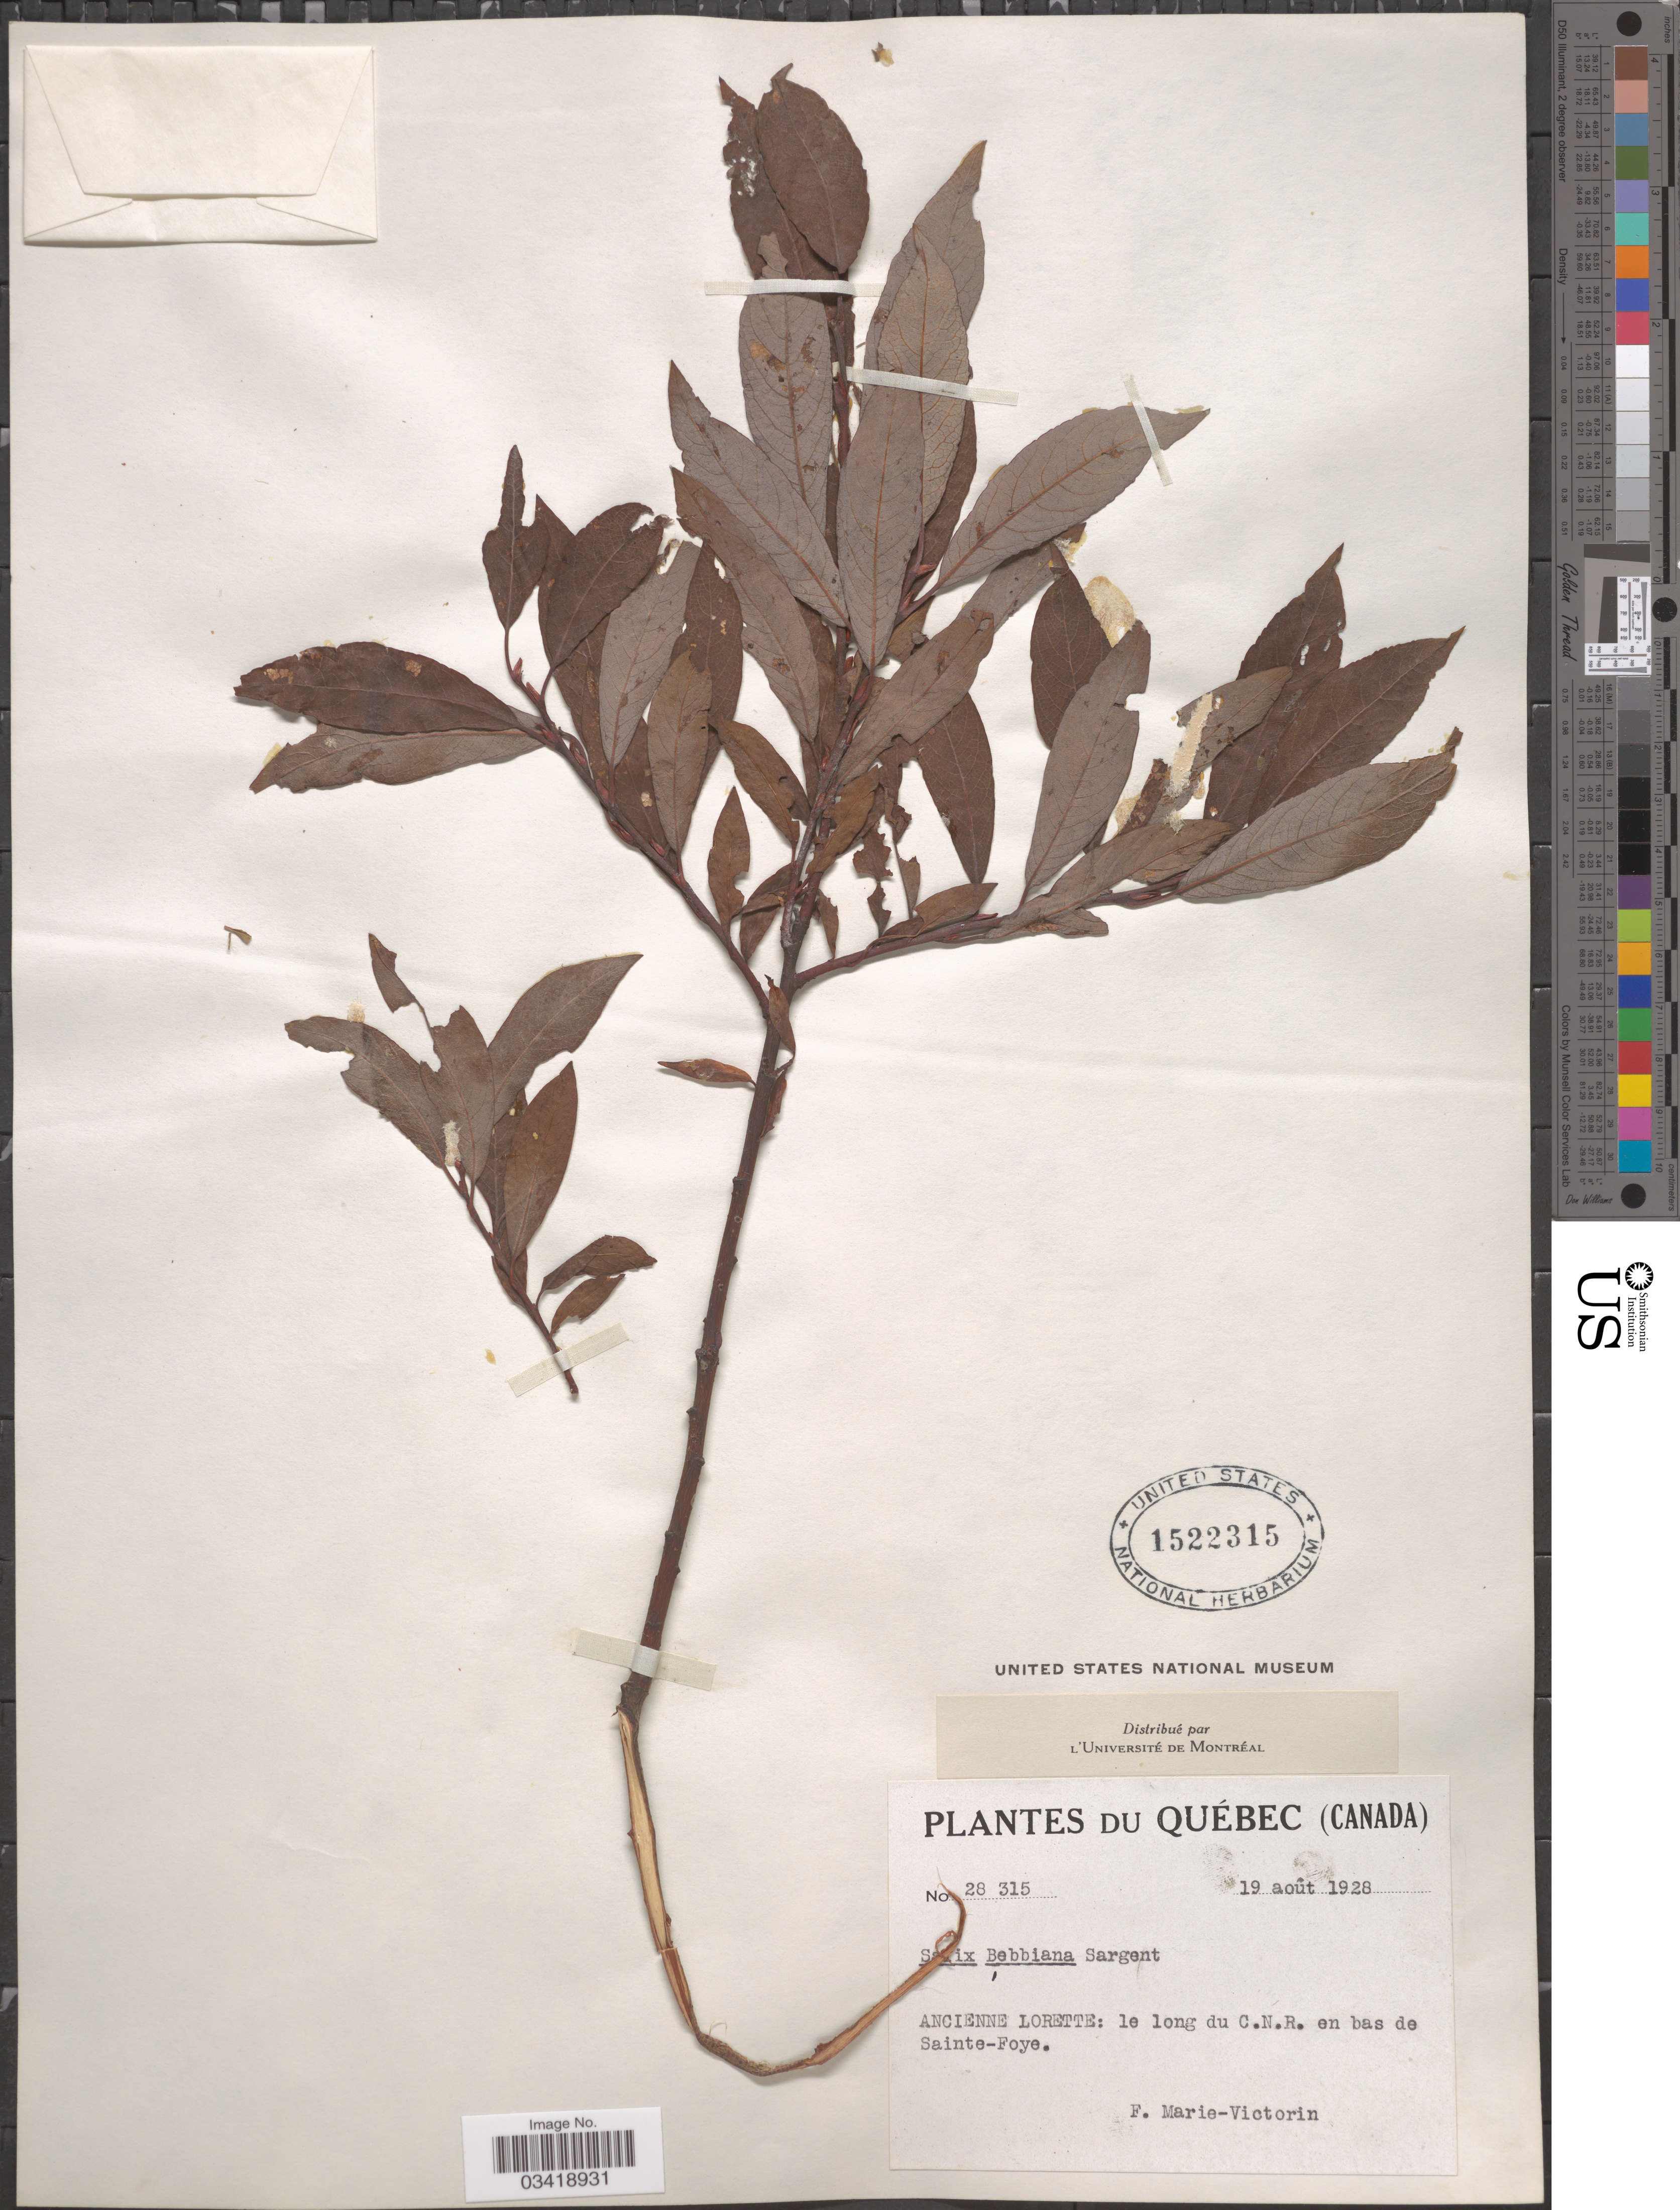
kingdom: Plantae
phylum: Tracheophyta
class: Magnoliopsida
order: Malpighiales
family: Salicaceae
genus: Salix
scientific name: Salix bebbiana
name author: Sarg.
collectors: F. Marie-Victorin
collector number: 28315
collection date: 1928-08-19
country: Canada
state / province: Quebec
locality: Ancienne Lorette: le long du C.N.R. en bas de Sainte-Foye.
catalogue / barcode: US 1522315